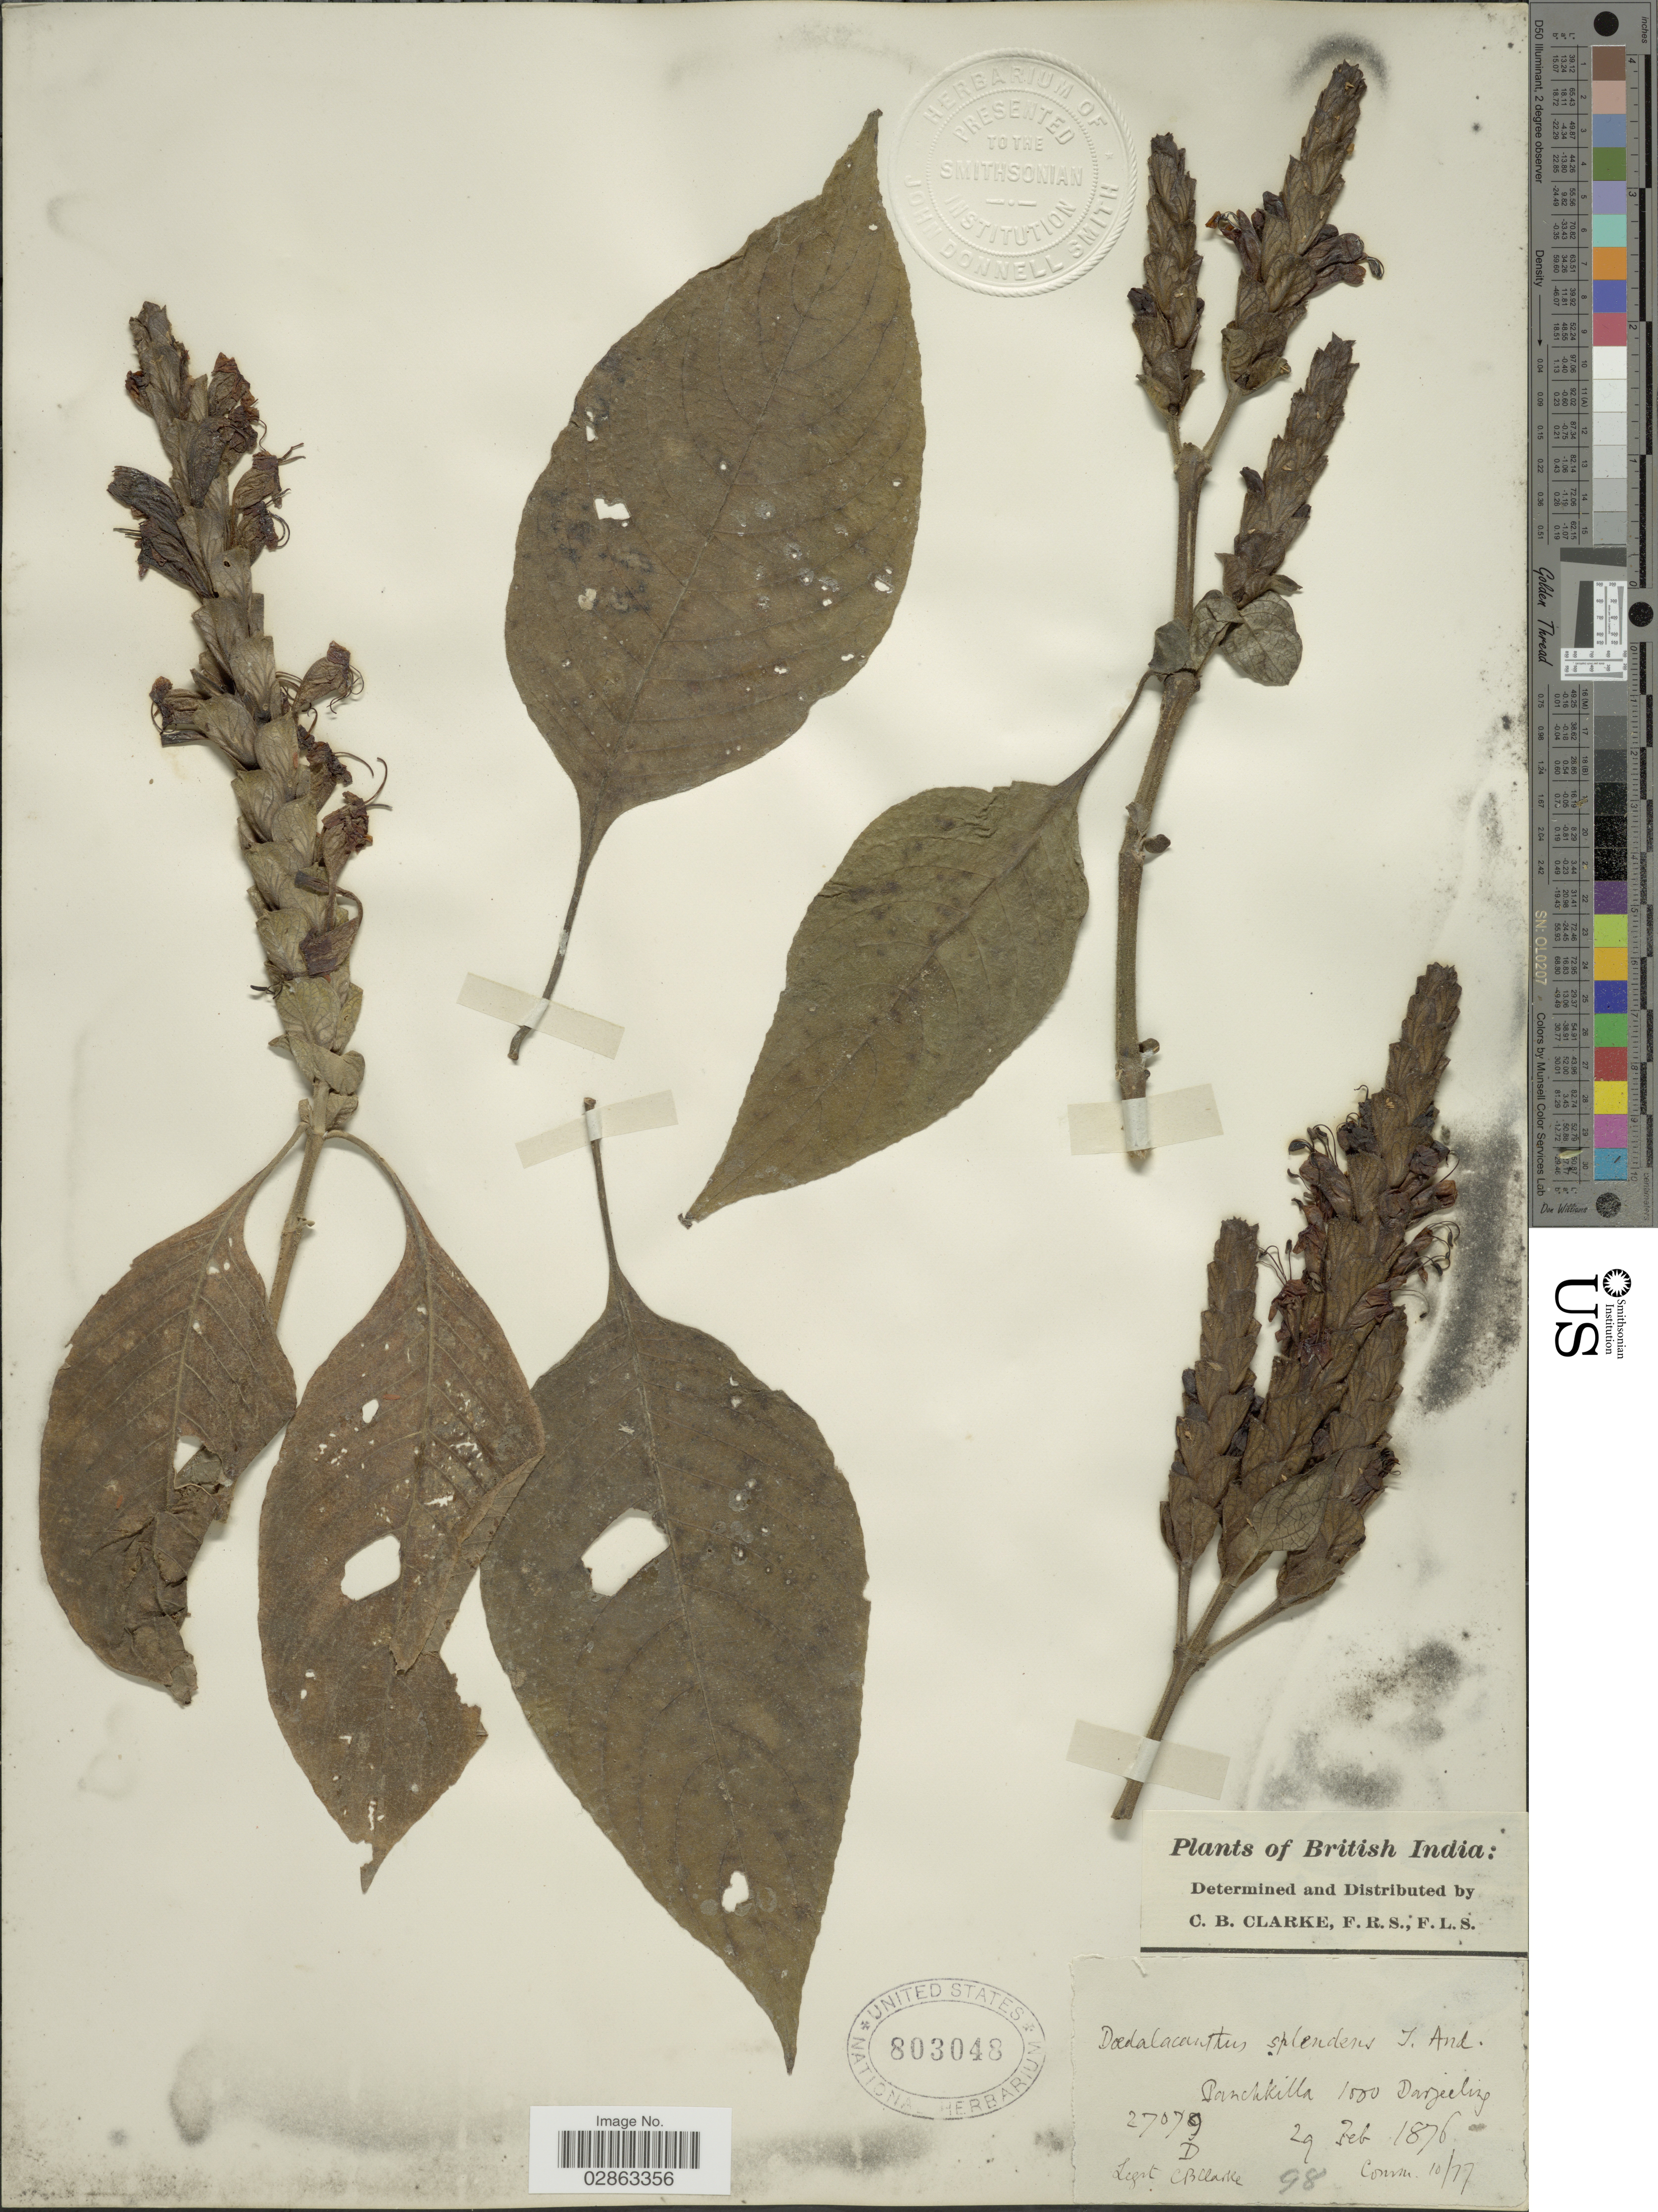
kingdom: Plantae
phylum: Tracheophyta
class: Magnoliopsida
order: Lamiales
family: Acanthaceae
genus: Eranthemum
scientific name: Eranthemum splendens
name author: (T. Anderson) Siebert & Vos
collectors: C. B. Clarke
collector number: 27079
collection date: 1876-02-29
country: India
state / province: West Bengal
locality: British India. Panchkilla, Darjeeling.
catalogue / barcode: US 803048